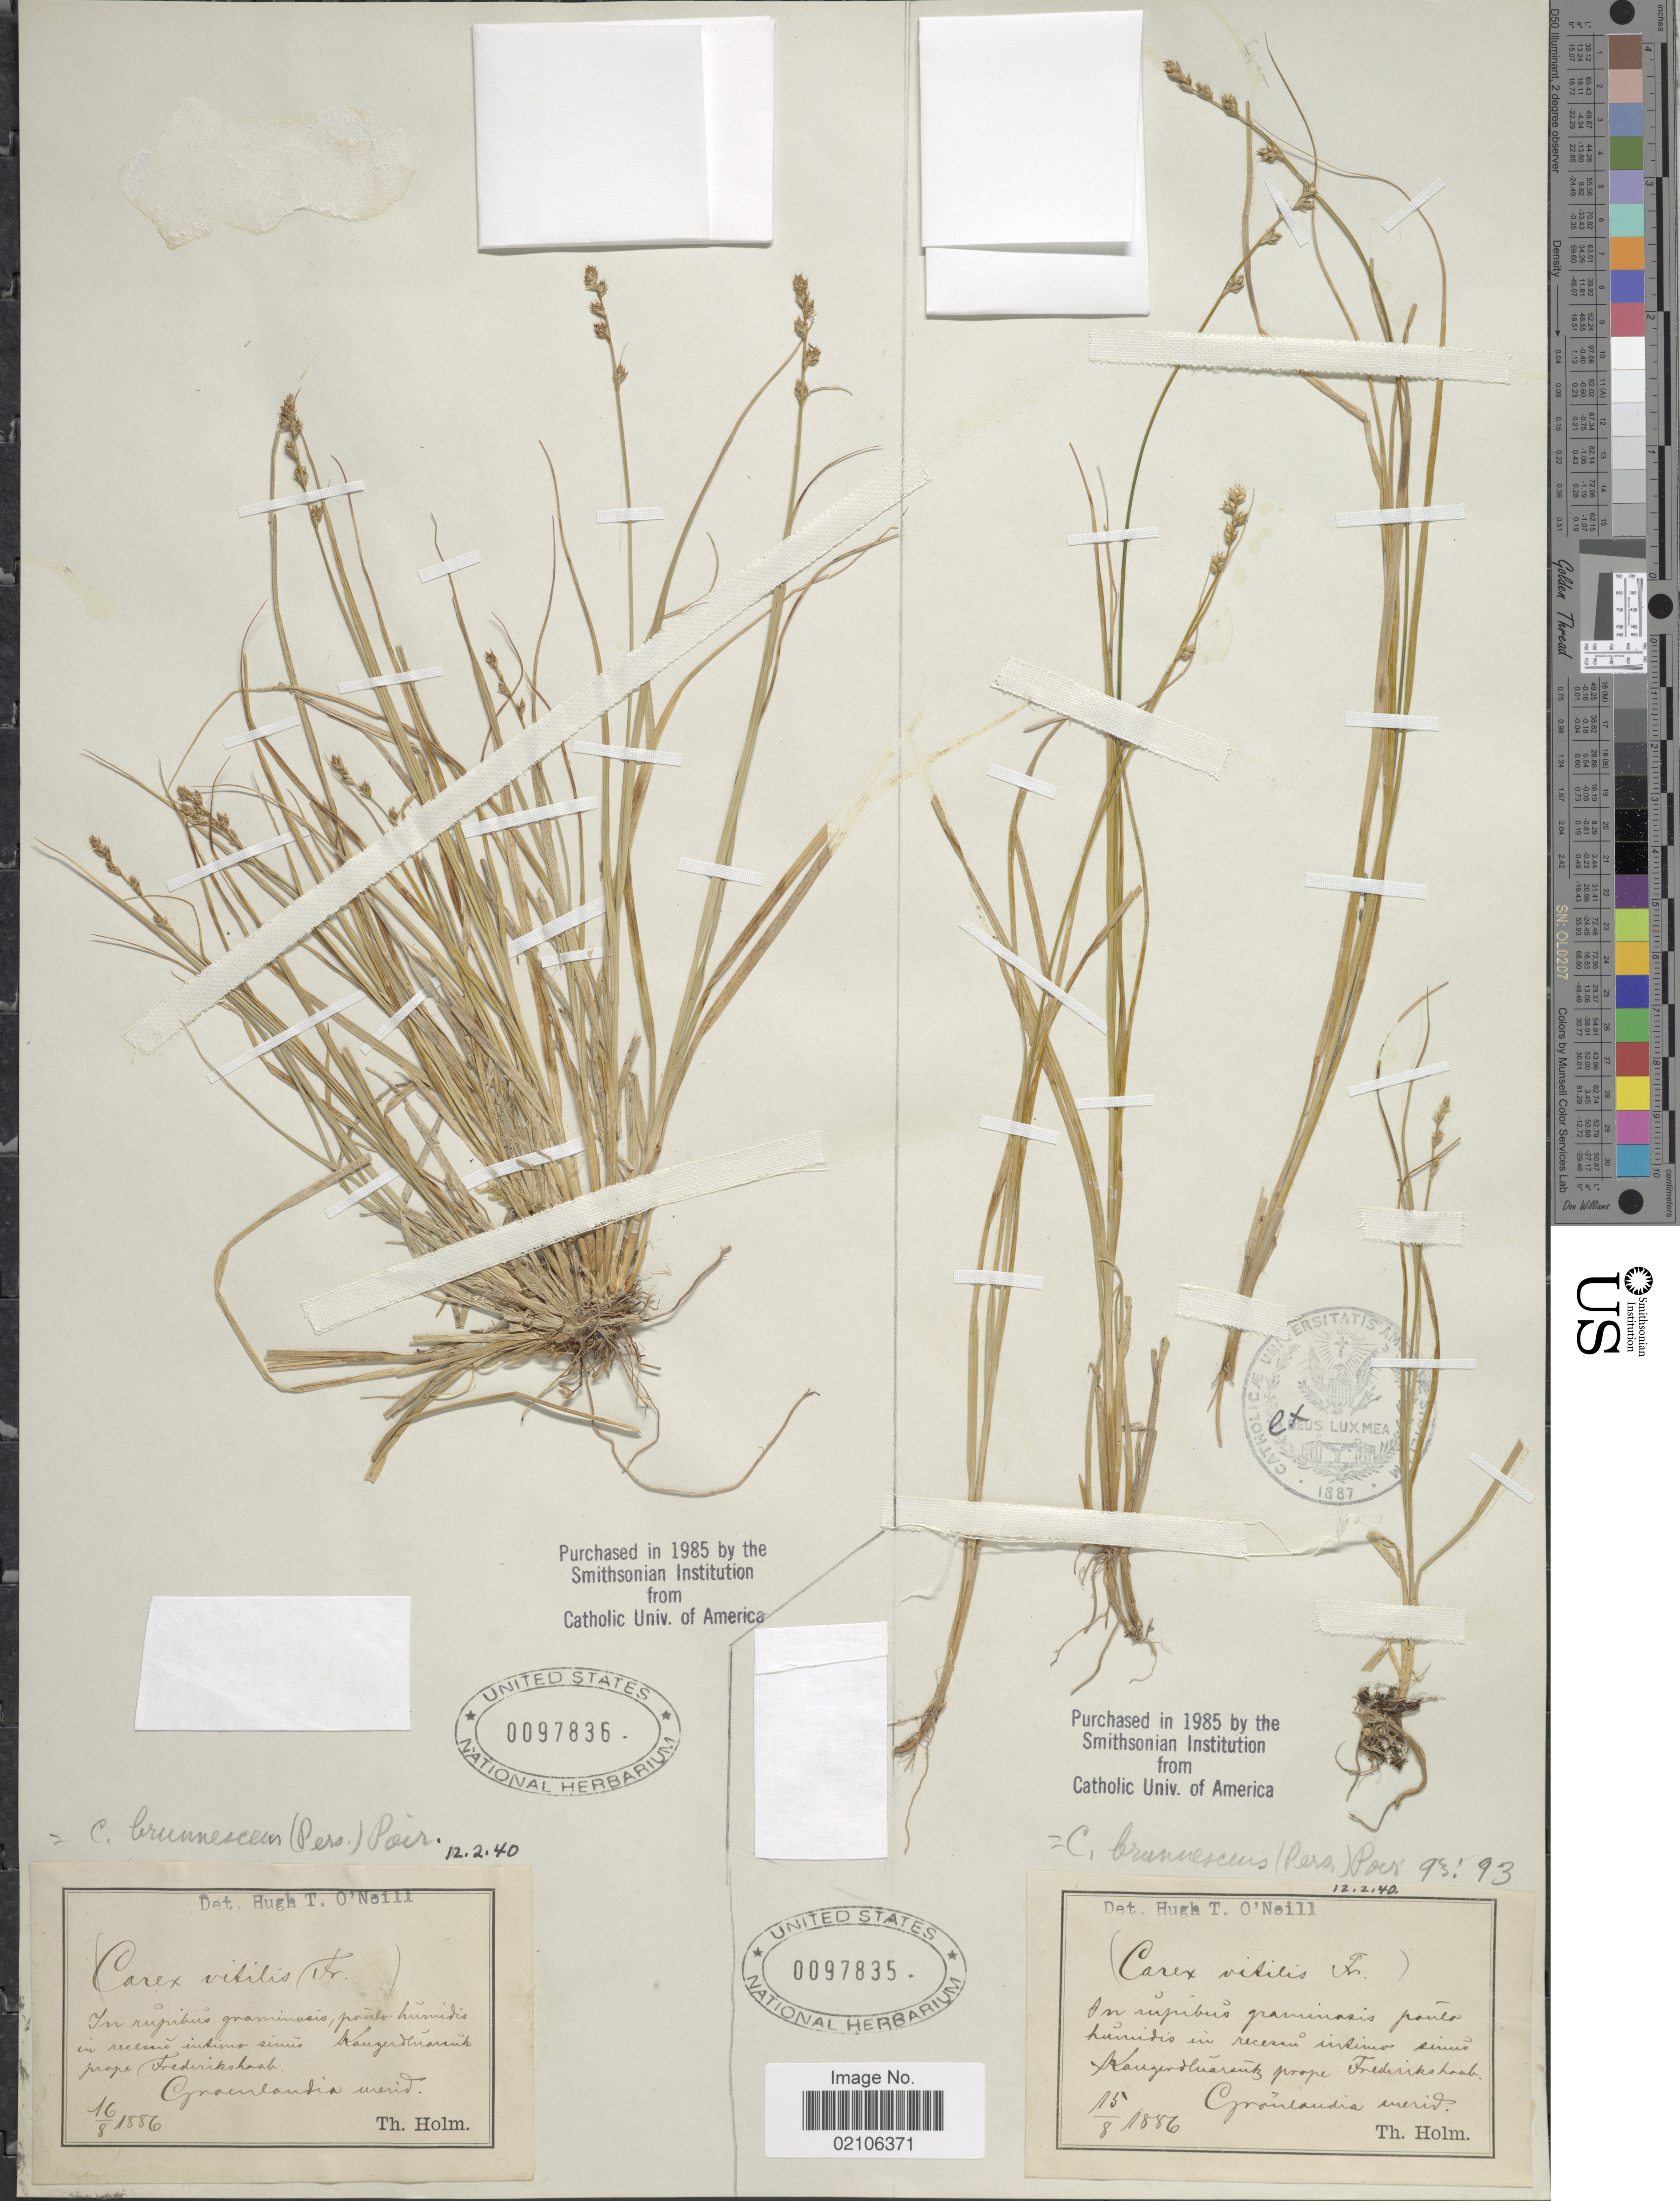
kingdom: Plantae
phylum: Tracheophyta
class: Liliopsida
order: Poales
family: Cyperaceae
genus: Carex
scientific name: Carex brunnescens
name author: (Pers.) Poir.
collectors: T. Holm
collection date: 1886-08-16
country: Greenland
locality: In rupibus graminosis, poulo humidis in recesu instimo sinus, Kauzerdhuarauk prope Frederkshab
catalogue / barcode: US 97836